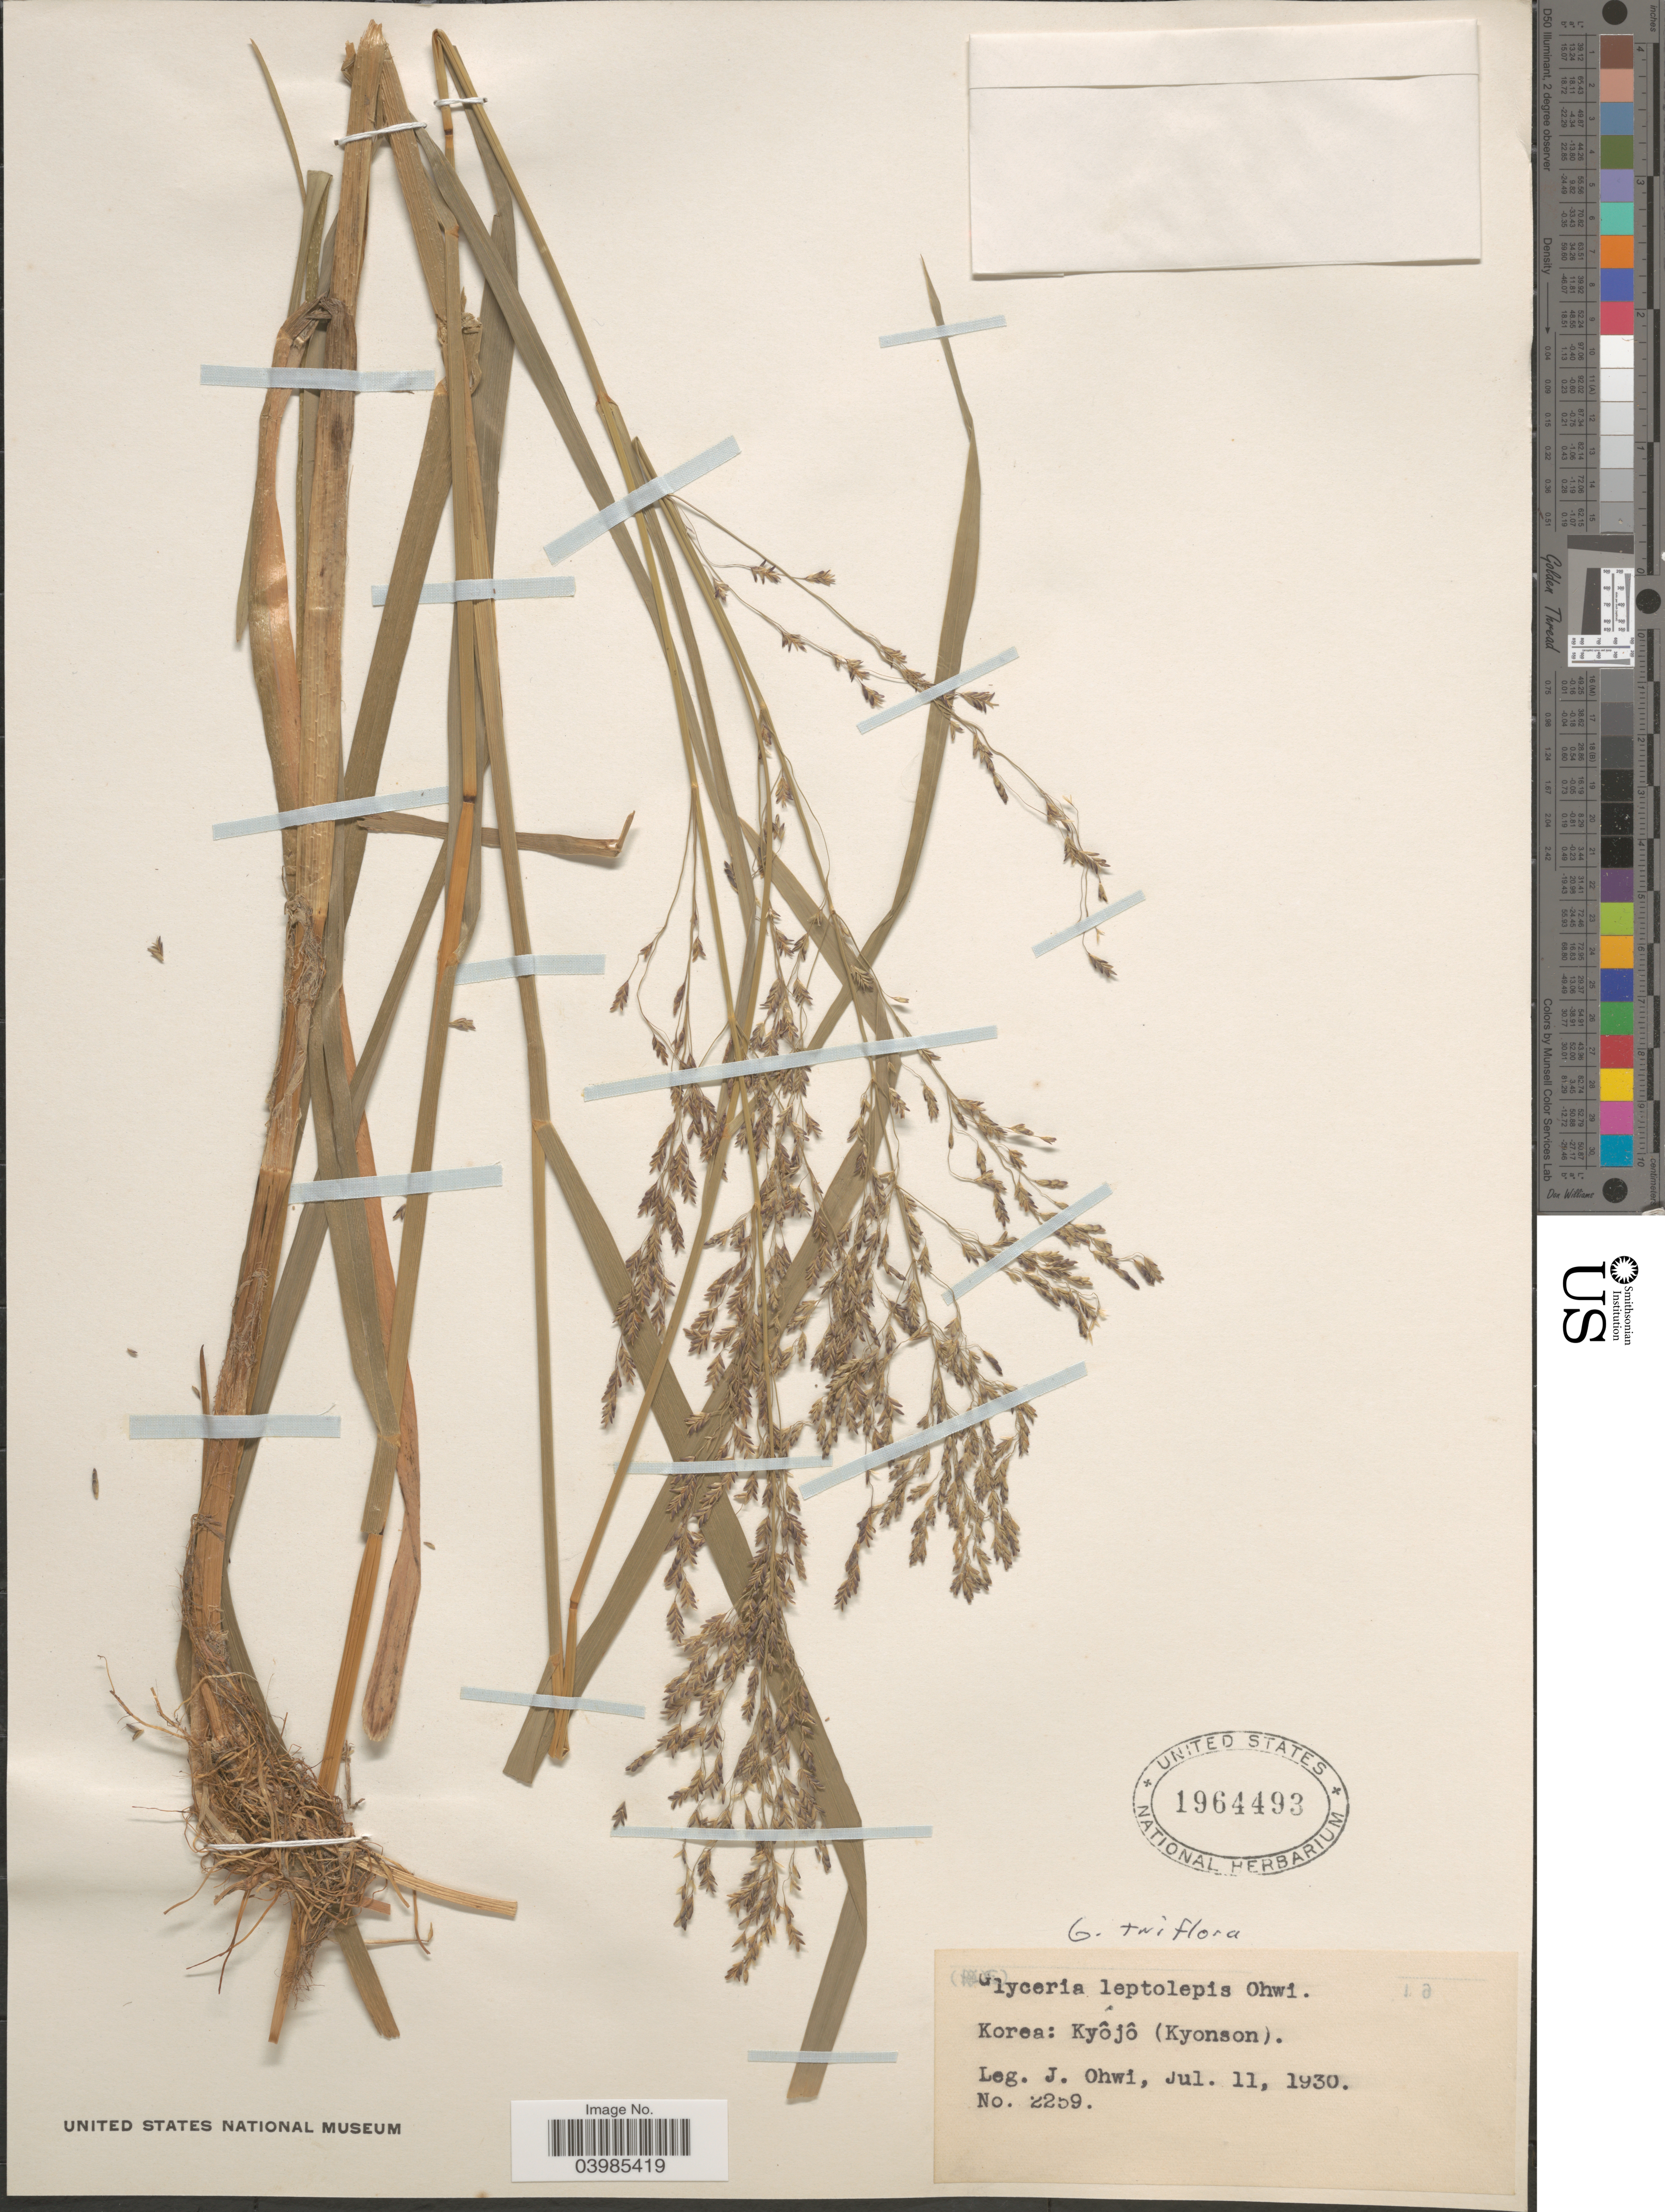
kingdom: Plantae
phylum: Tracheophyta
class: Liliopsida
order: Poales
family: Poaceae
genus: Glyceria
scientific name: Glyceria triflora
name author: (Korsh.) Kom.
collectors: J. Ohwi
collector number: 2259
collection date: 1930-07-11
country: North Korea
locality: Kyôjô (Kyonson).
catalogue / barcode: US 1964493